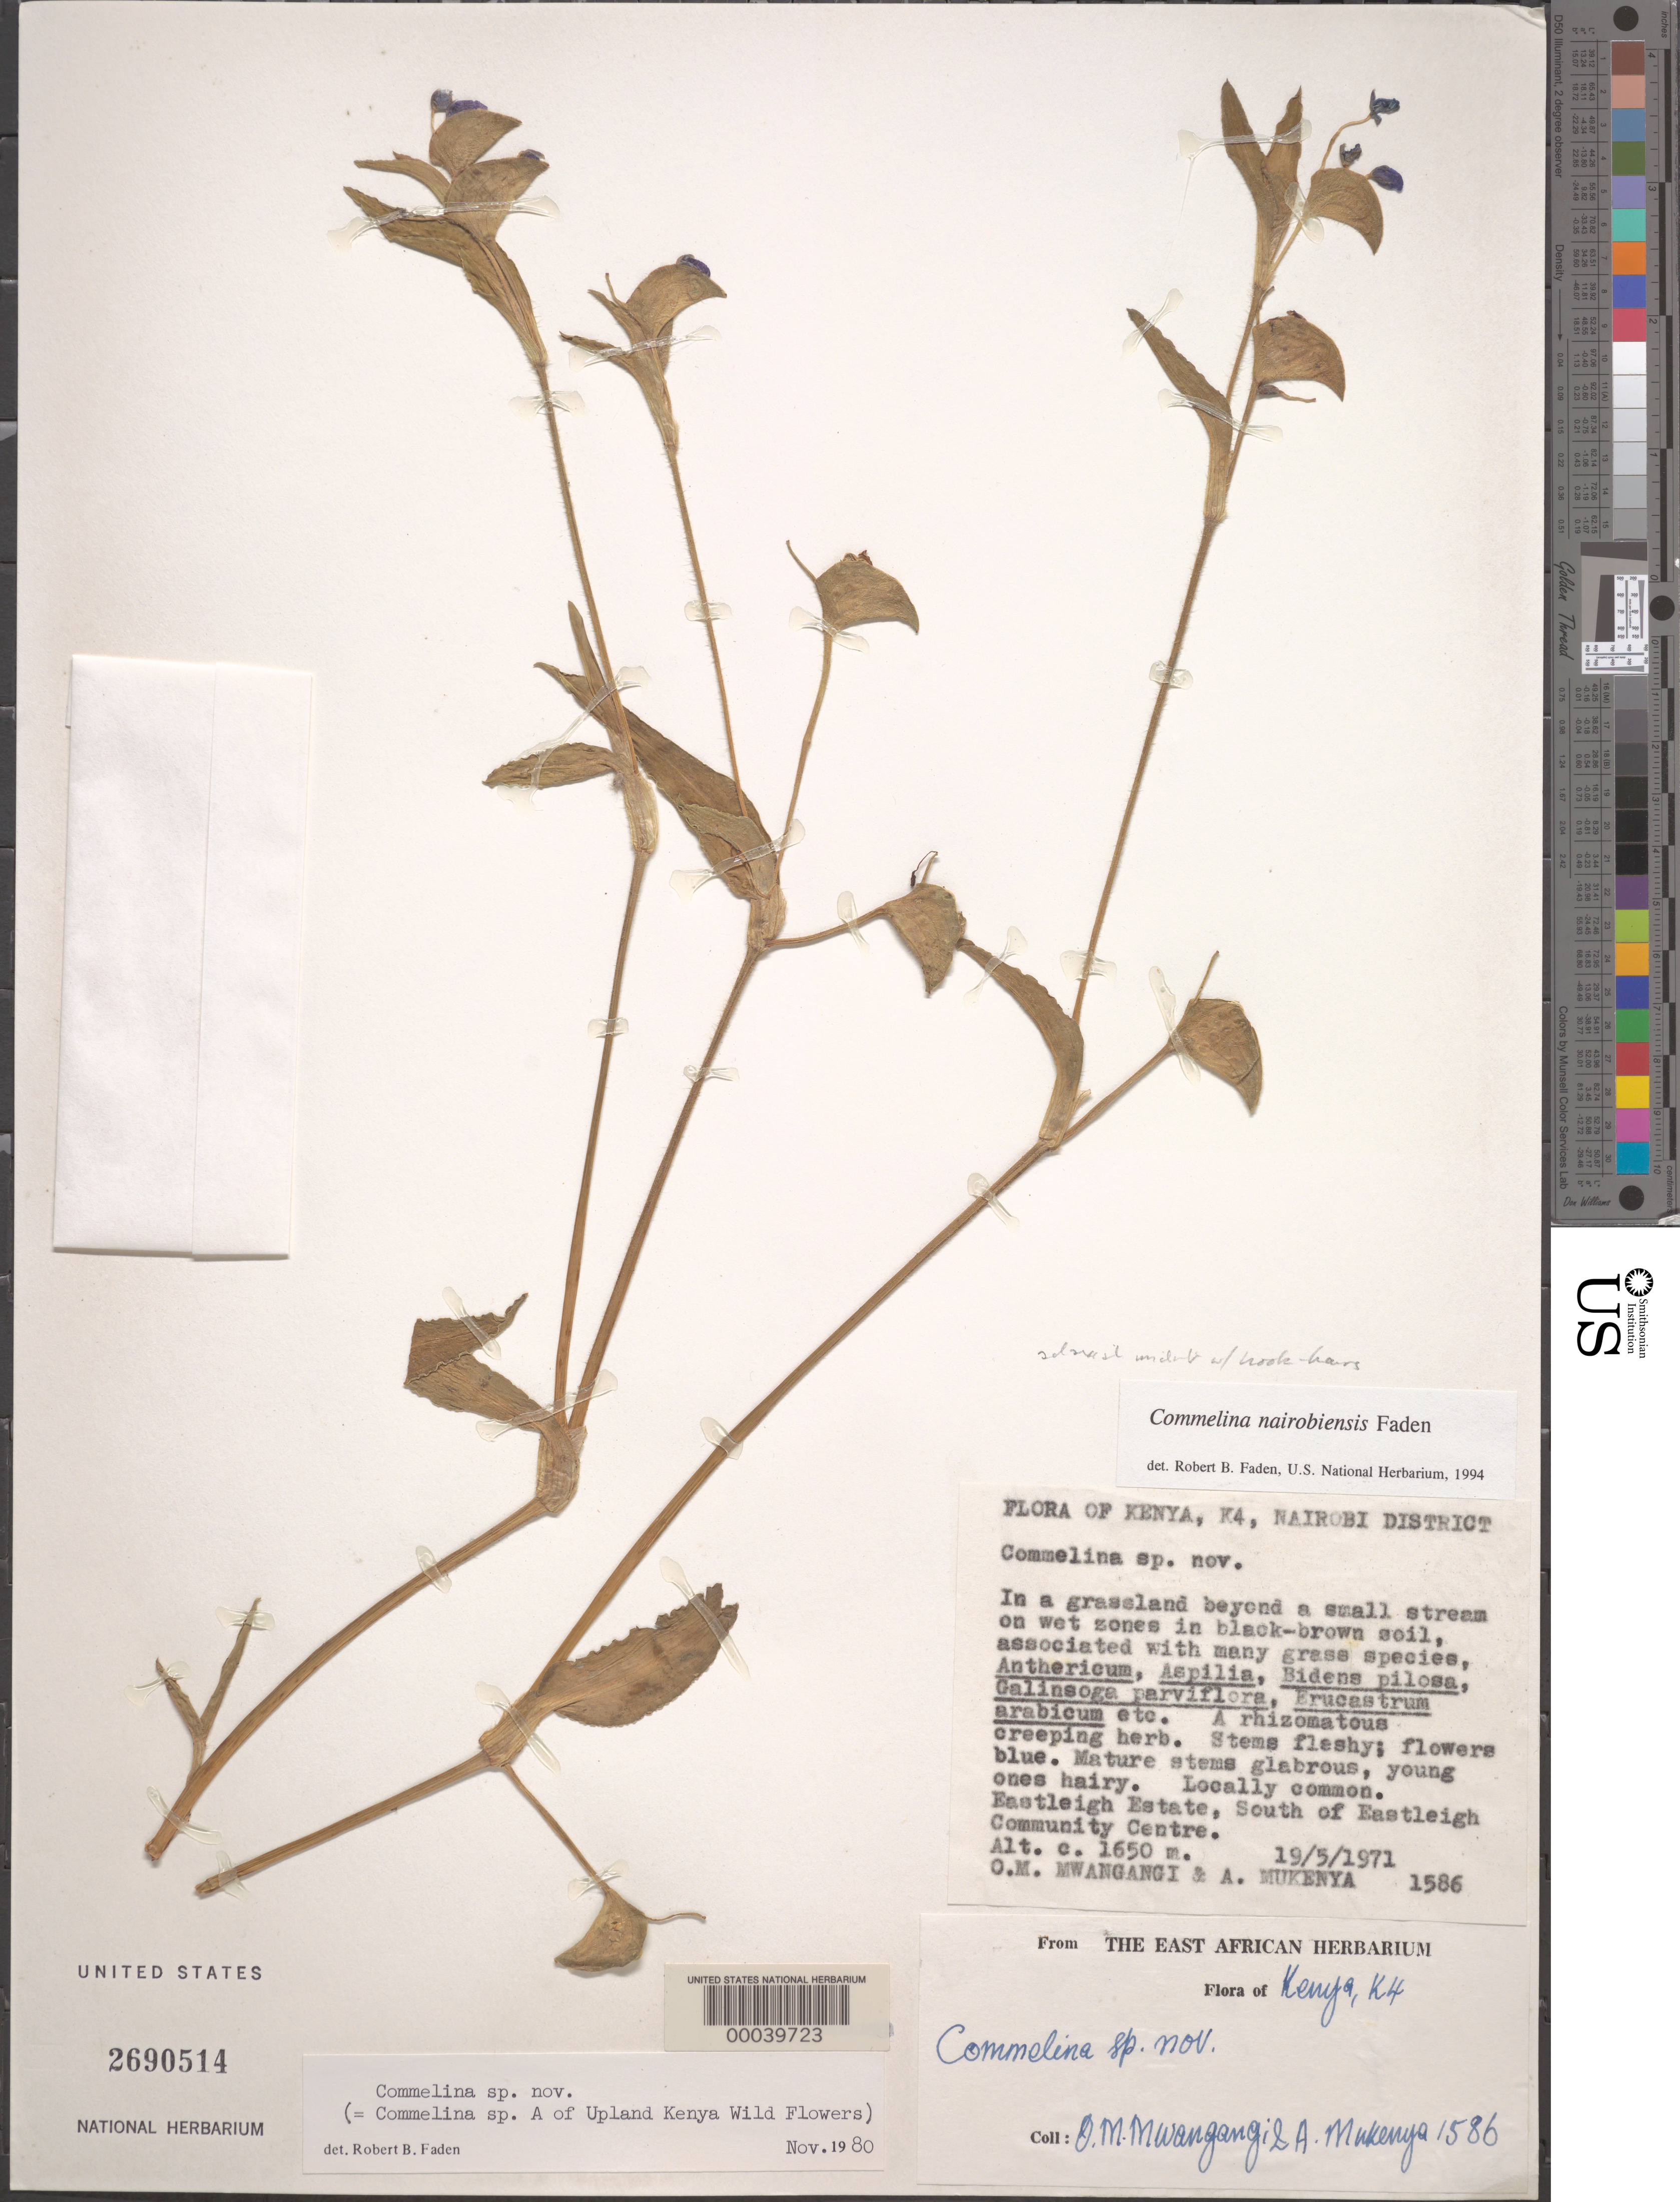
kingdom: Plantae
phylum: Tracheophyta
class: Liliopsida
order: Commelinales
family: Commelinaceae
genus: Commelina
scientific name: Commelina nairobiensis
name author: Faden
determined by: Faden, Robert B., (US), Smithsonian Institution - National Museum of Natural History (UNITED STATES)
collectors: O. M. Mwangangi & A. Mukenya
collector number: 1586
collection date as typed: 19 May 1971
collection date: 1971-05-19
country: Kenya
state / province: Nairobi Area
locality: K4, estleigh estate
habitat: Grassland, beyond stream; wet, black-brown soil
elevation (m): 1650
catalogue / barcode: US 2690514